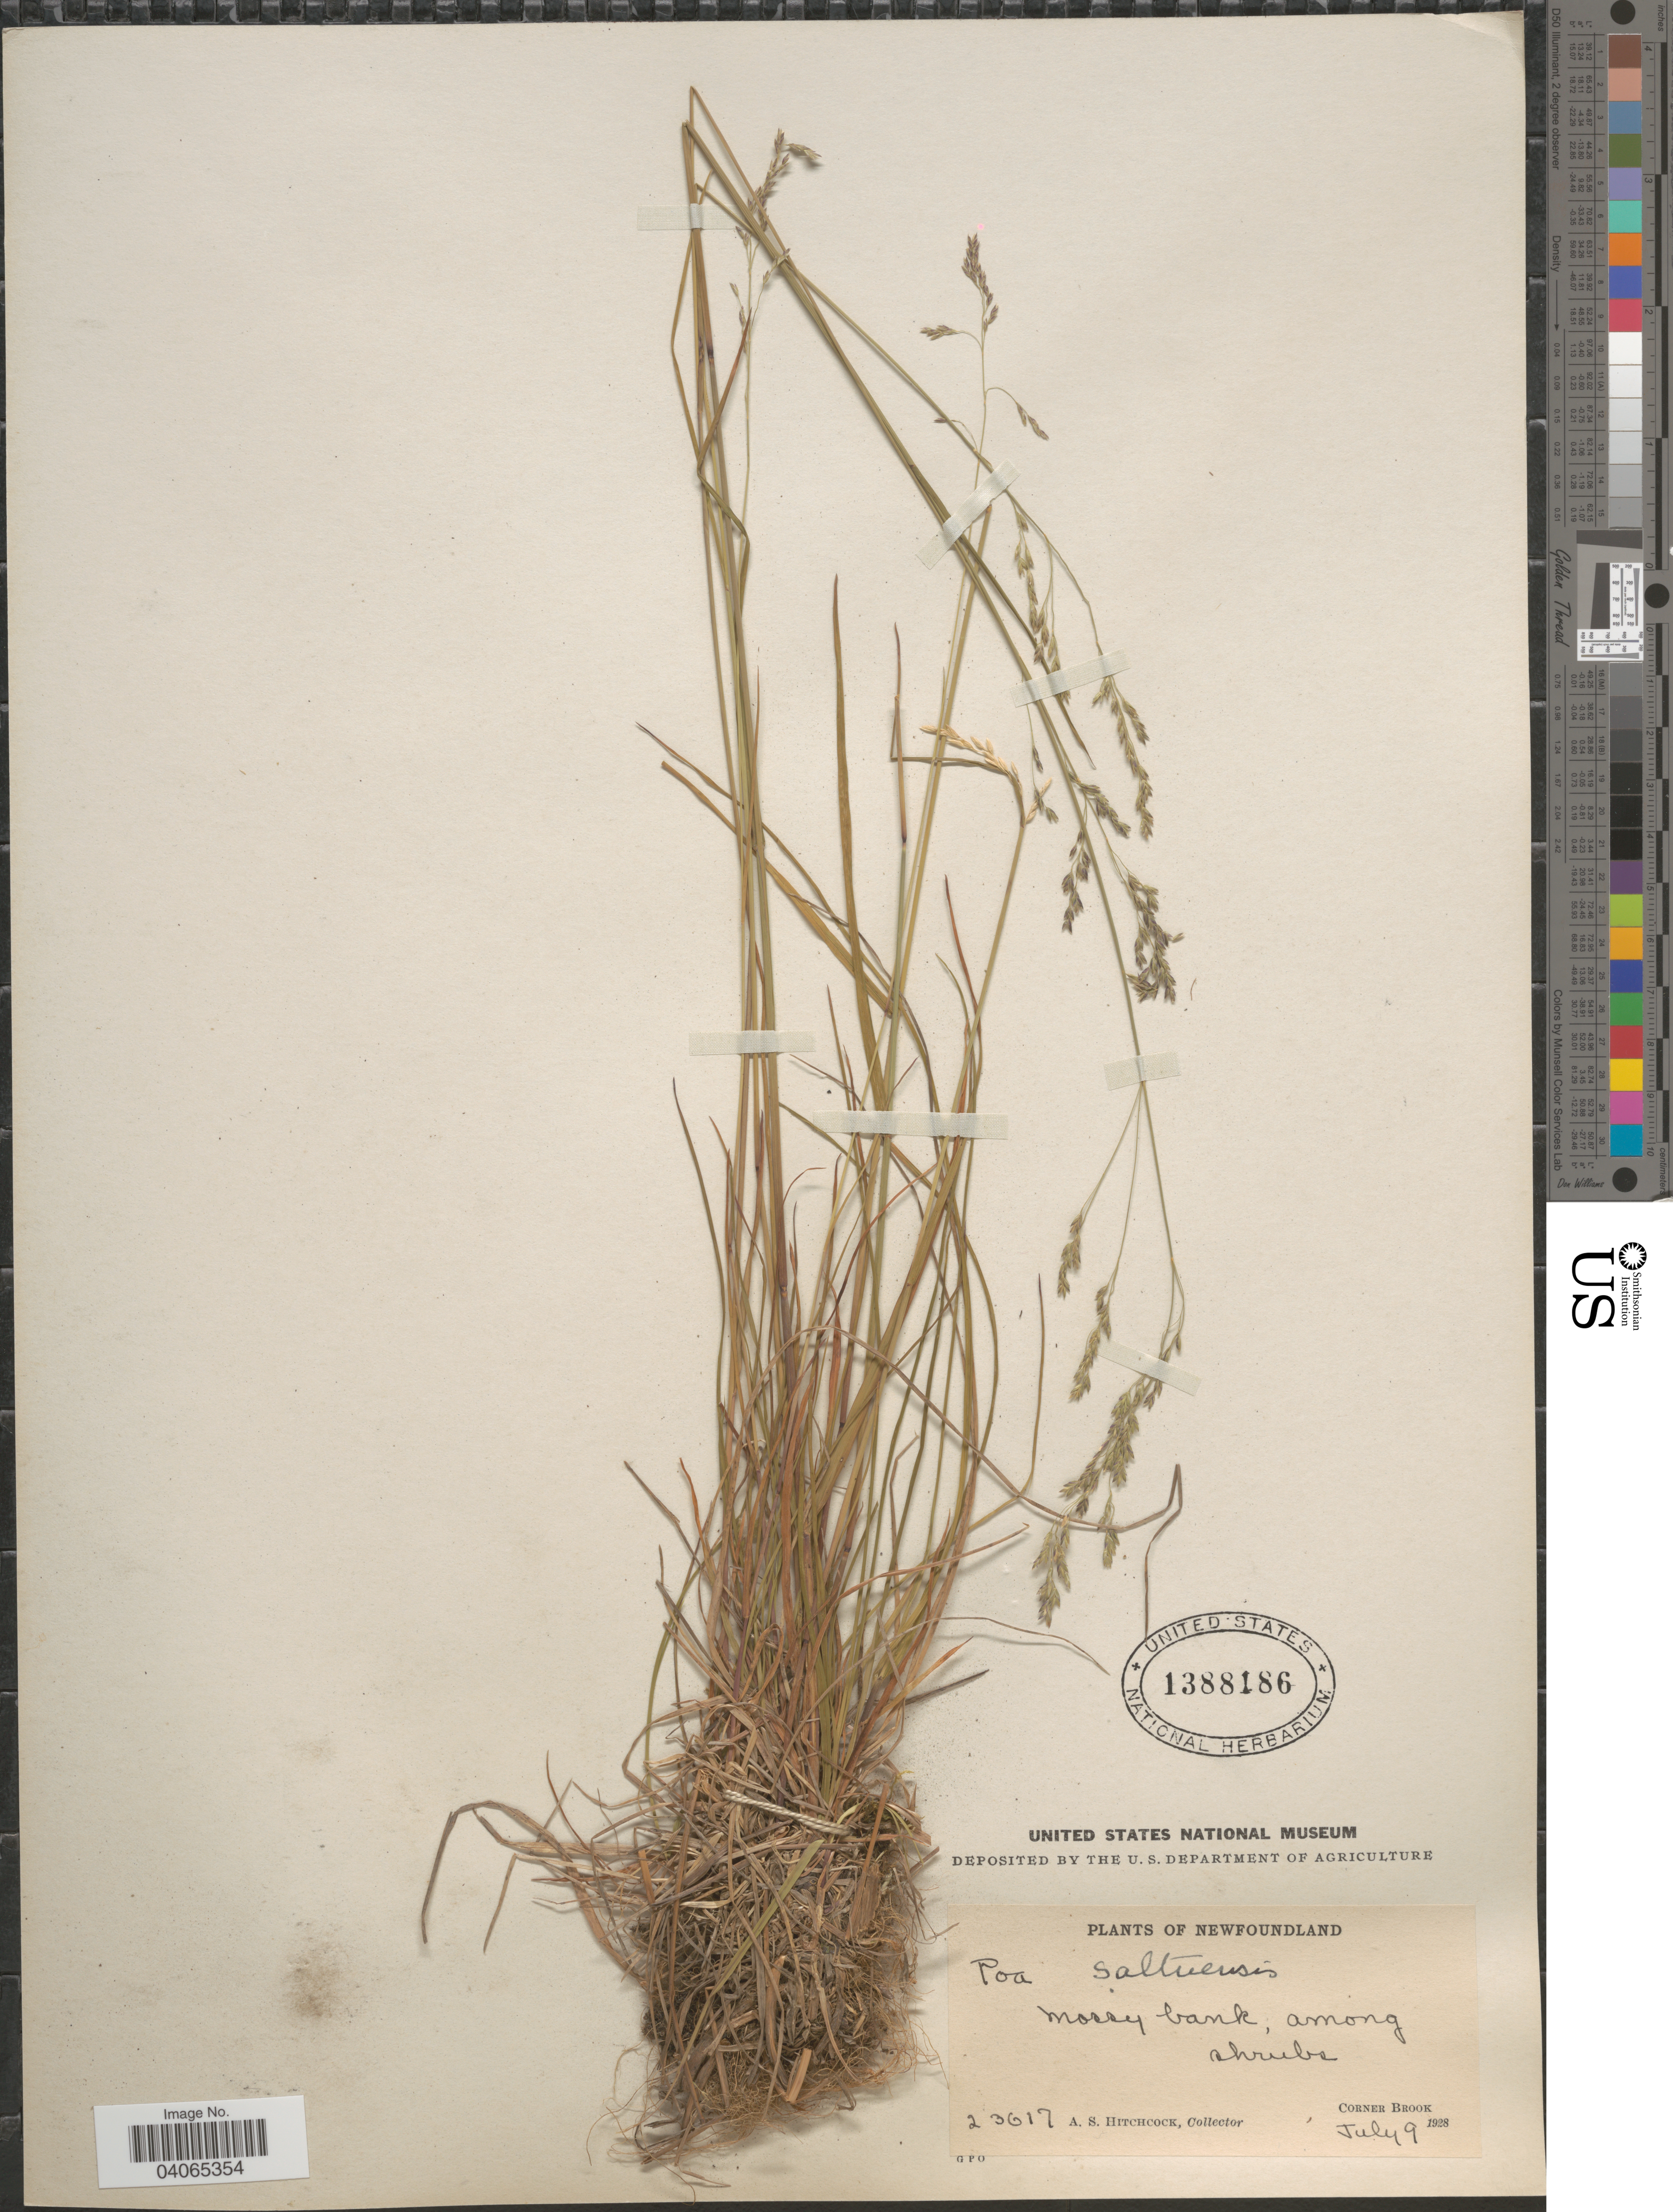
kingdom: Plantae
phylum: Tracheophyta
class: Liliopsida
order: Poales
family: Poaceae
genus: Poa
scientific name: Poa saltuensis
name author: Fernald & Wiegand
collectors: A. S. Hitchcock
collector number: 23617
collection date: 1928-07-09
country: Canada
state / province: Newfoundland and Labrador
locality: Mossy bank, among shrubs. Corner Brook.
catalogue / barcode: US 1388186